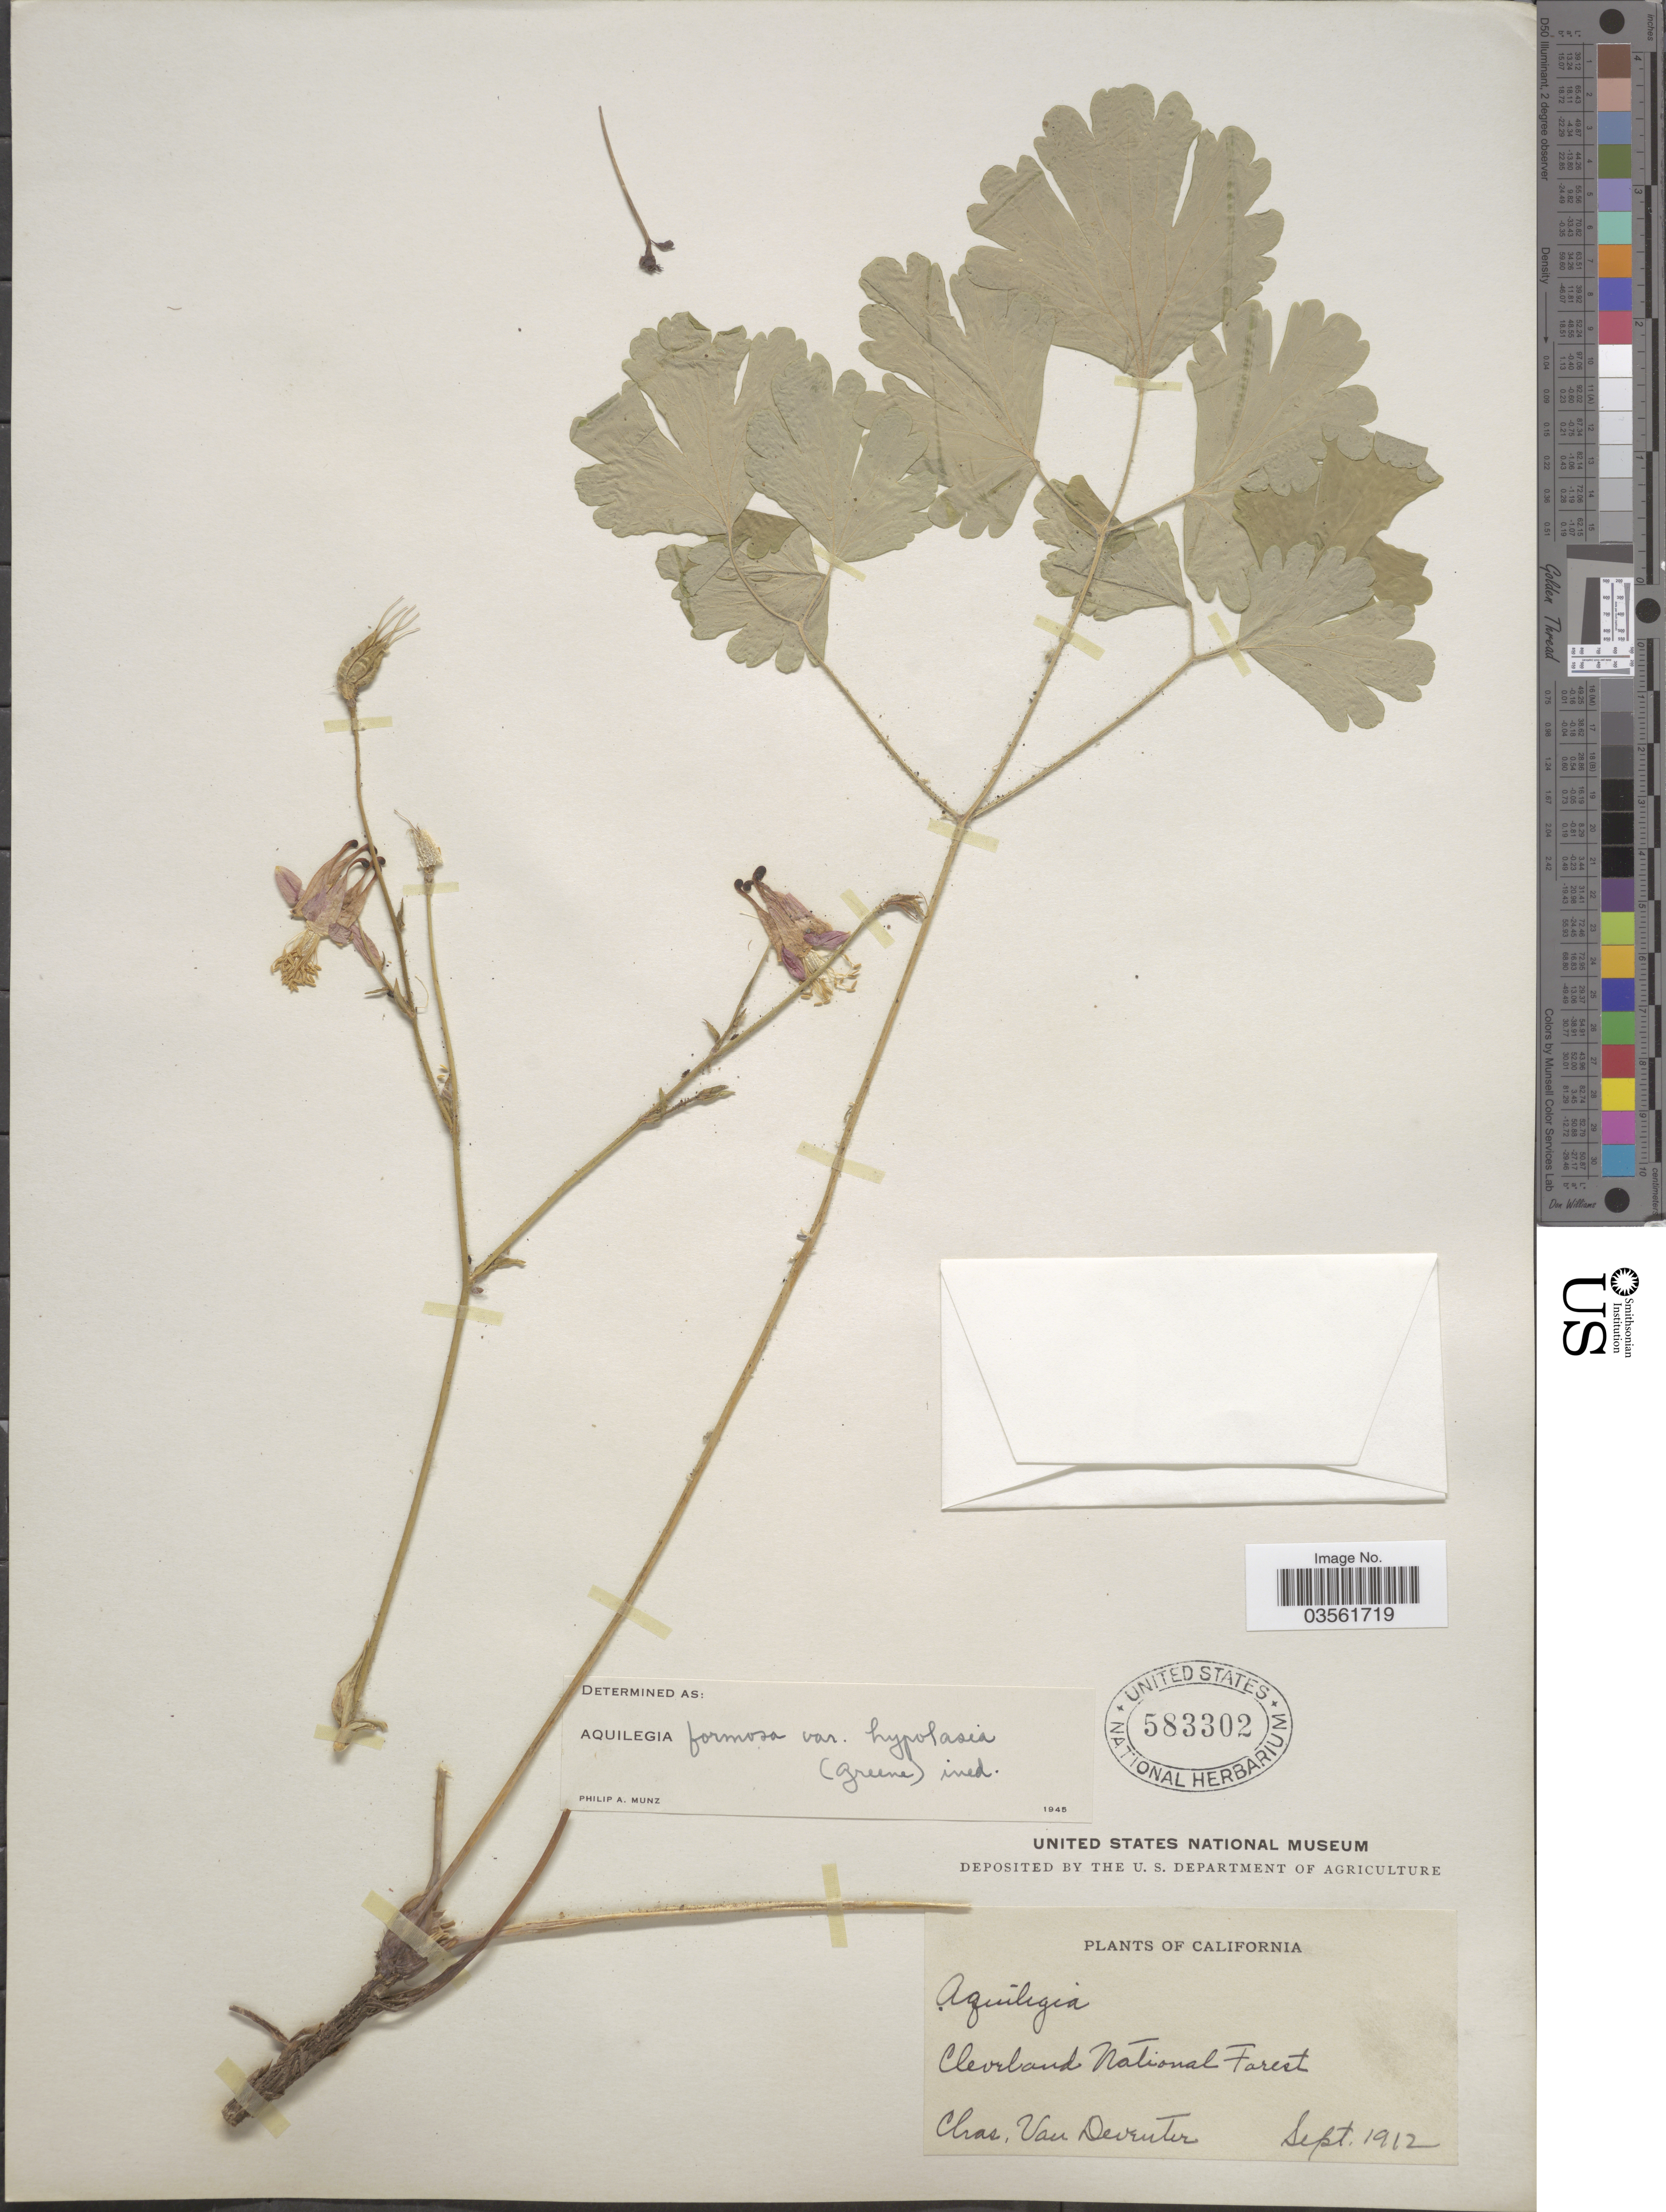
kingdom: Plantae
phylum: Tracheophyta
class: Magnoliopsida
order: Ranunculales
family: Ranunculaceae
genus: Aquilegia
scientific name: Aquilegia formosa var. hypolasia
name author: (Greene) Munz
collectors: C. Van Deventer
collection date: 1912-09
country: United States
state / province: California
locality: Cleveland National Forest.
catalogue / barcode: US 583302